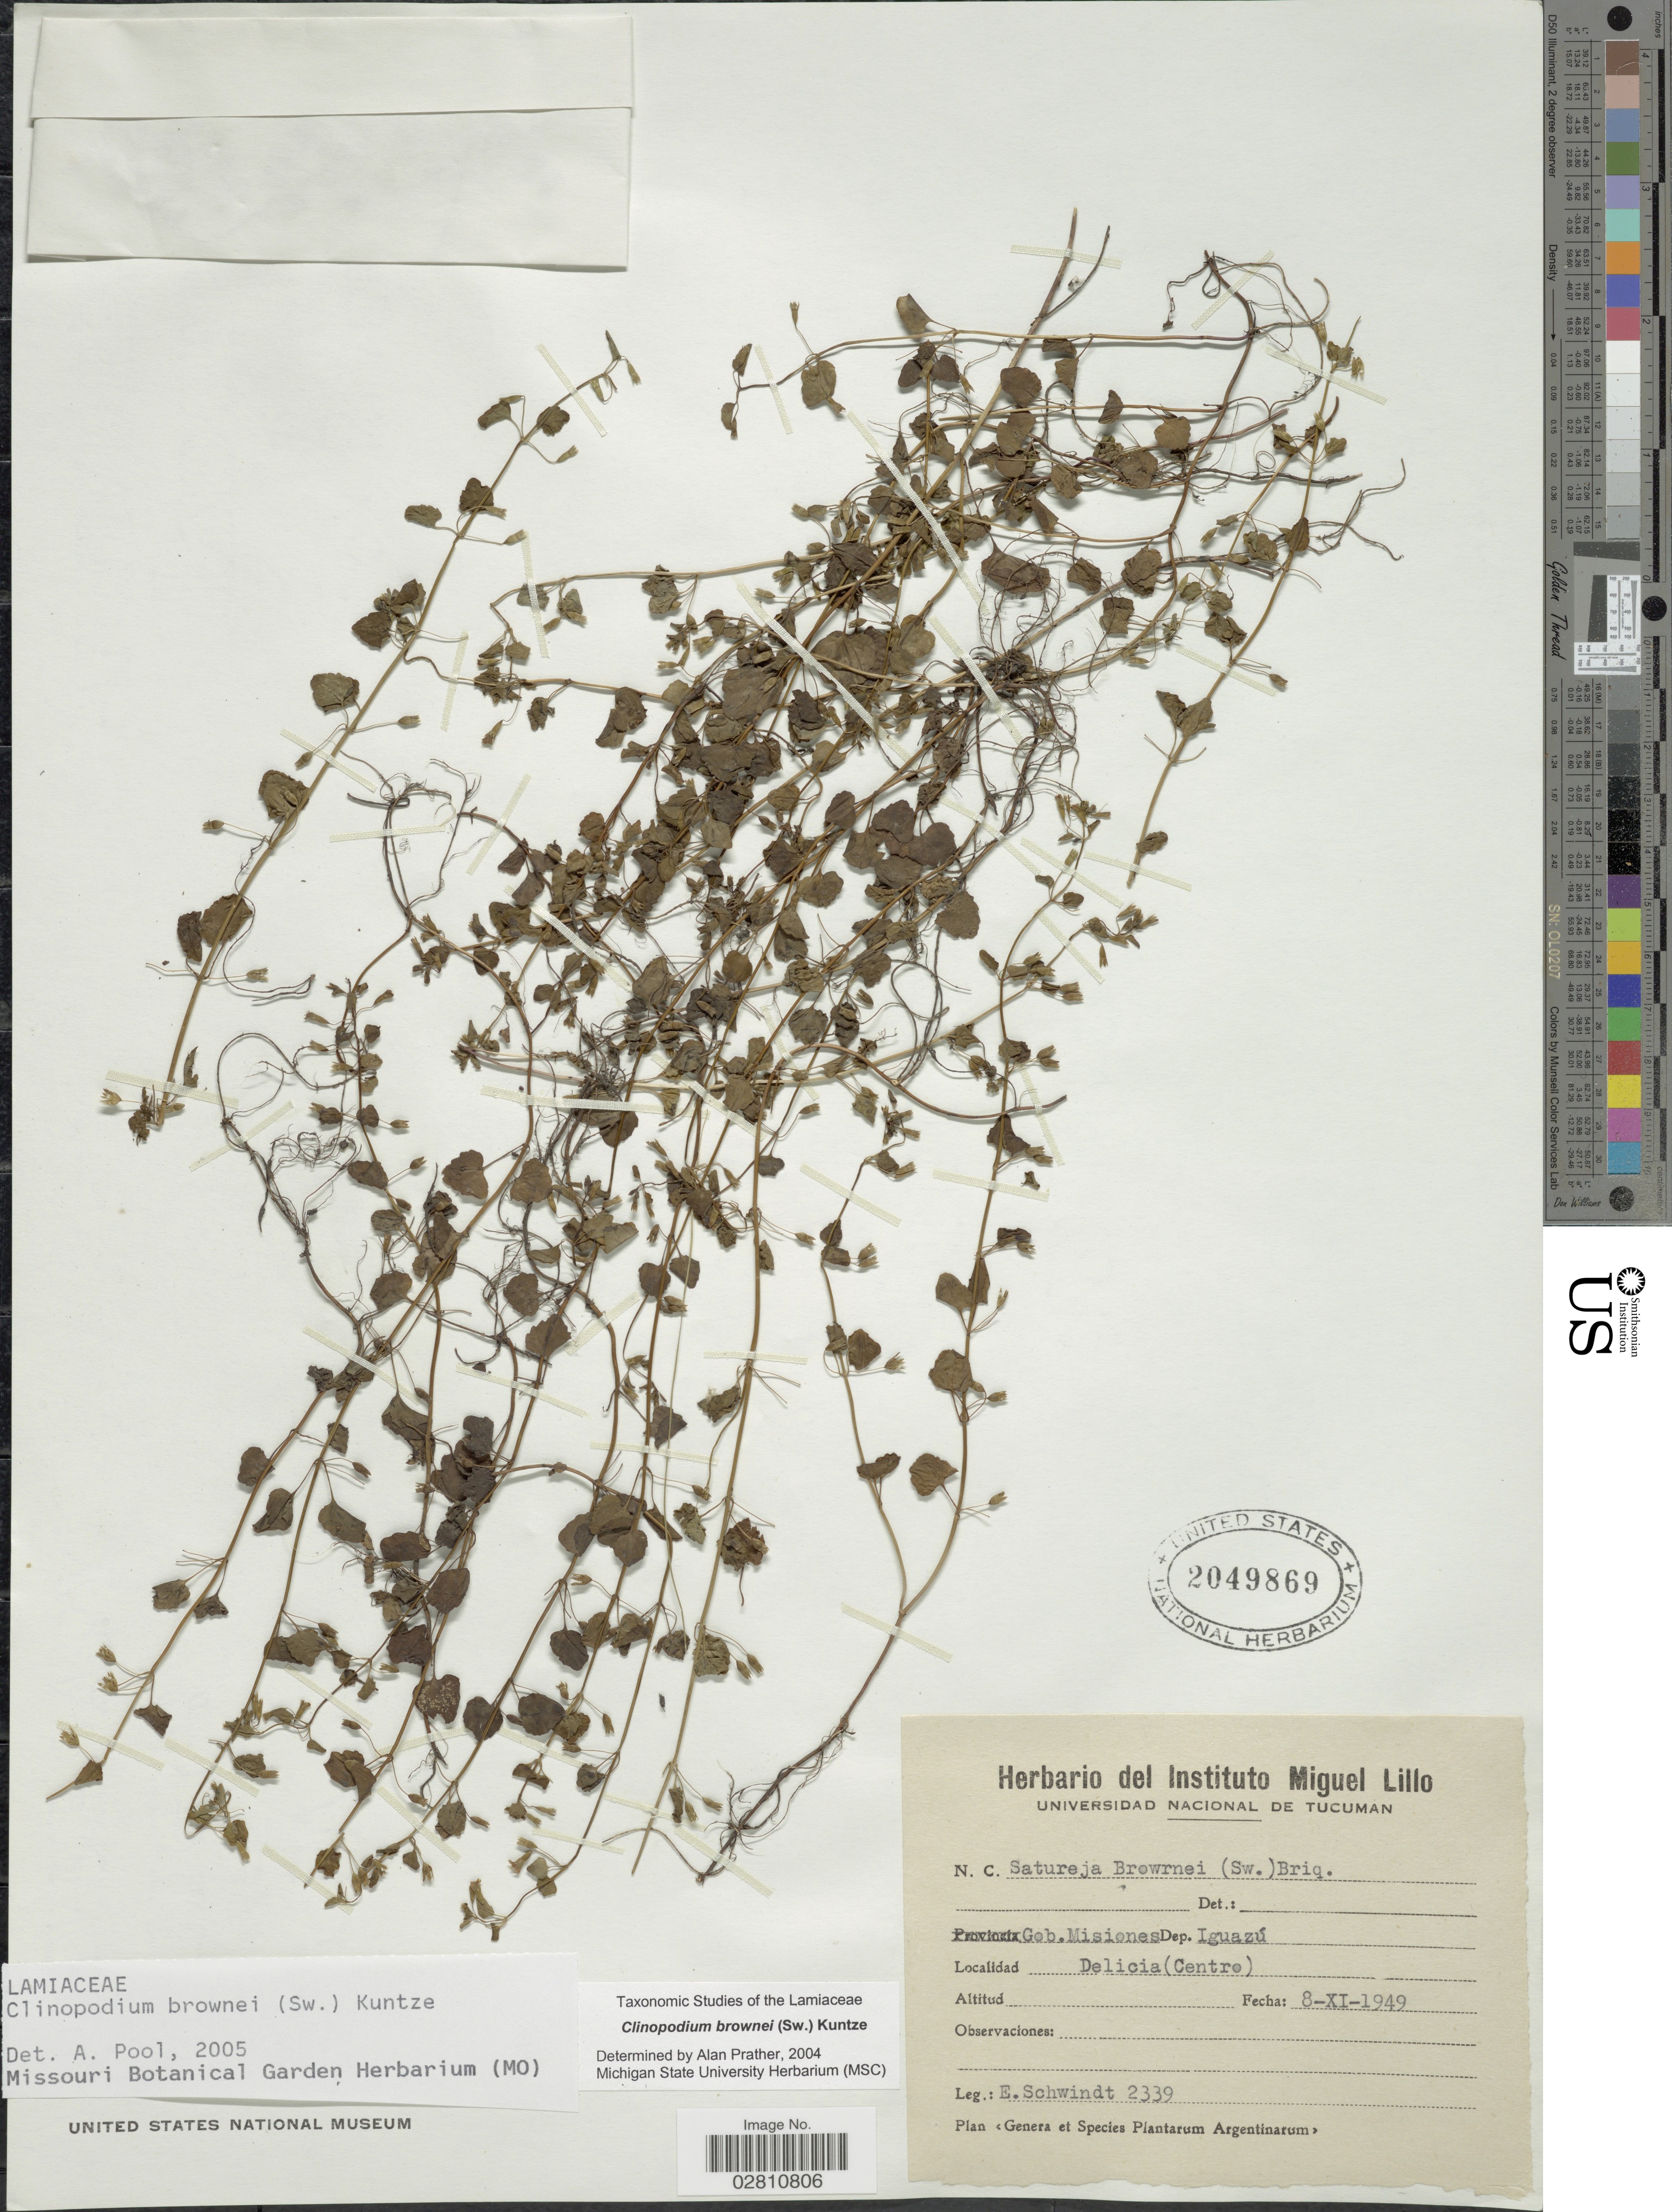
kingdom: Plantae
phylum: Tracheophyta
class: Magnoliopsida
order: Lamiales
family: Lamiaceae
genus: Clinopodium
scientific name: Clinopodium brownei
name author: (Sw.) Kuntze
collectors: E. Schwindt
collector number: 2339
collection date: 1949-11-08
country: Argentina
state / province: Misiones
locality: Gob. Misiones, Dep. Iguazú, Delicia (Centro).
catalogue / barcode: US 2049869